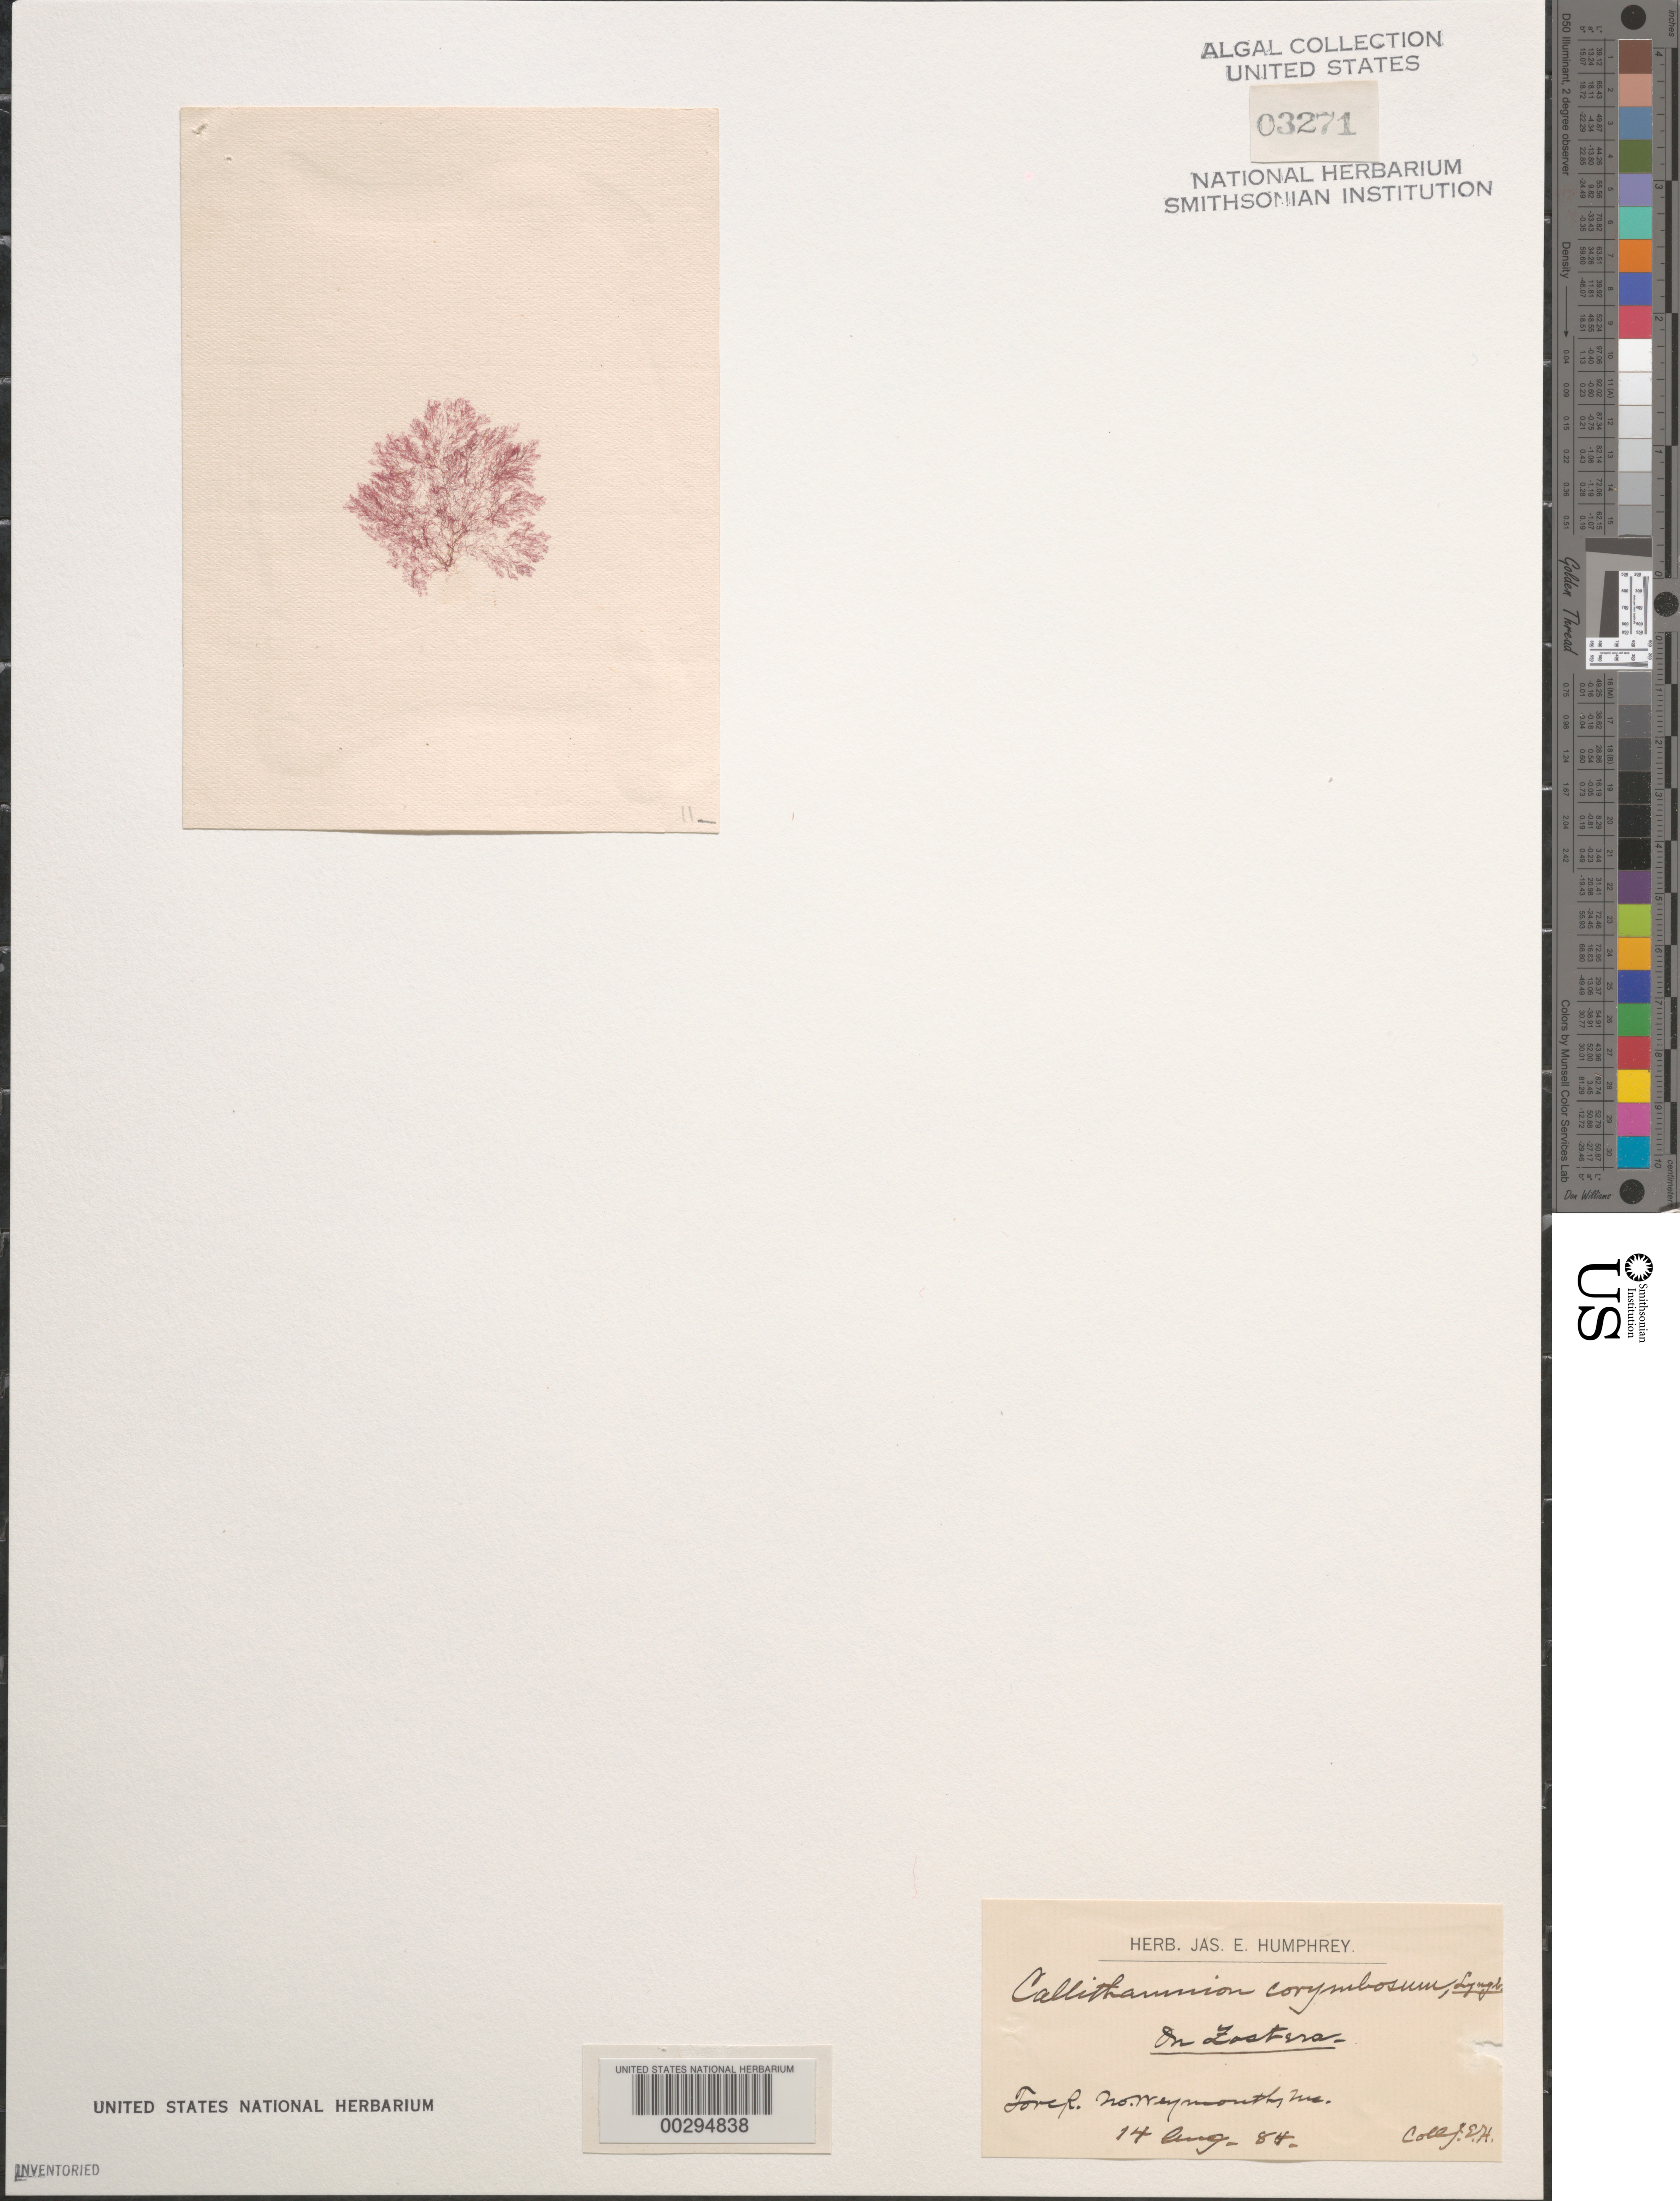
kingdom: Plantae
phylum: Rhodophyta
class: Florideophyceae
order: Ceramiales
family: Callithamniaceae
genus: Callithamnion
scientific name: Callithamnion corymbosum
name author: (Sm.) Lyngb.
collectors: J. Humphrey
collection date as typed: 14 Aug 1884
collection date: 1884-08-14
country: United States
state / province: Massachusetts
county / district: Norfolk County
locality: North Weymouth, Fore River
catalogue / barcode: US 3271